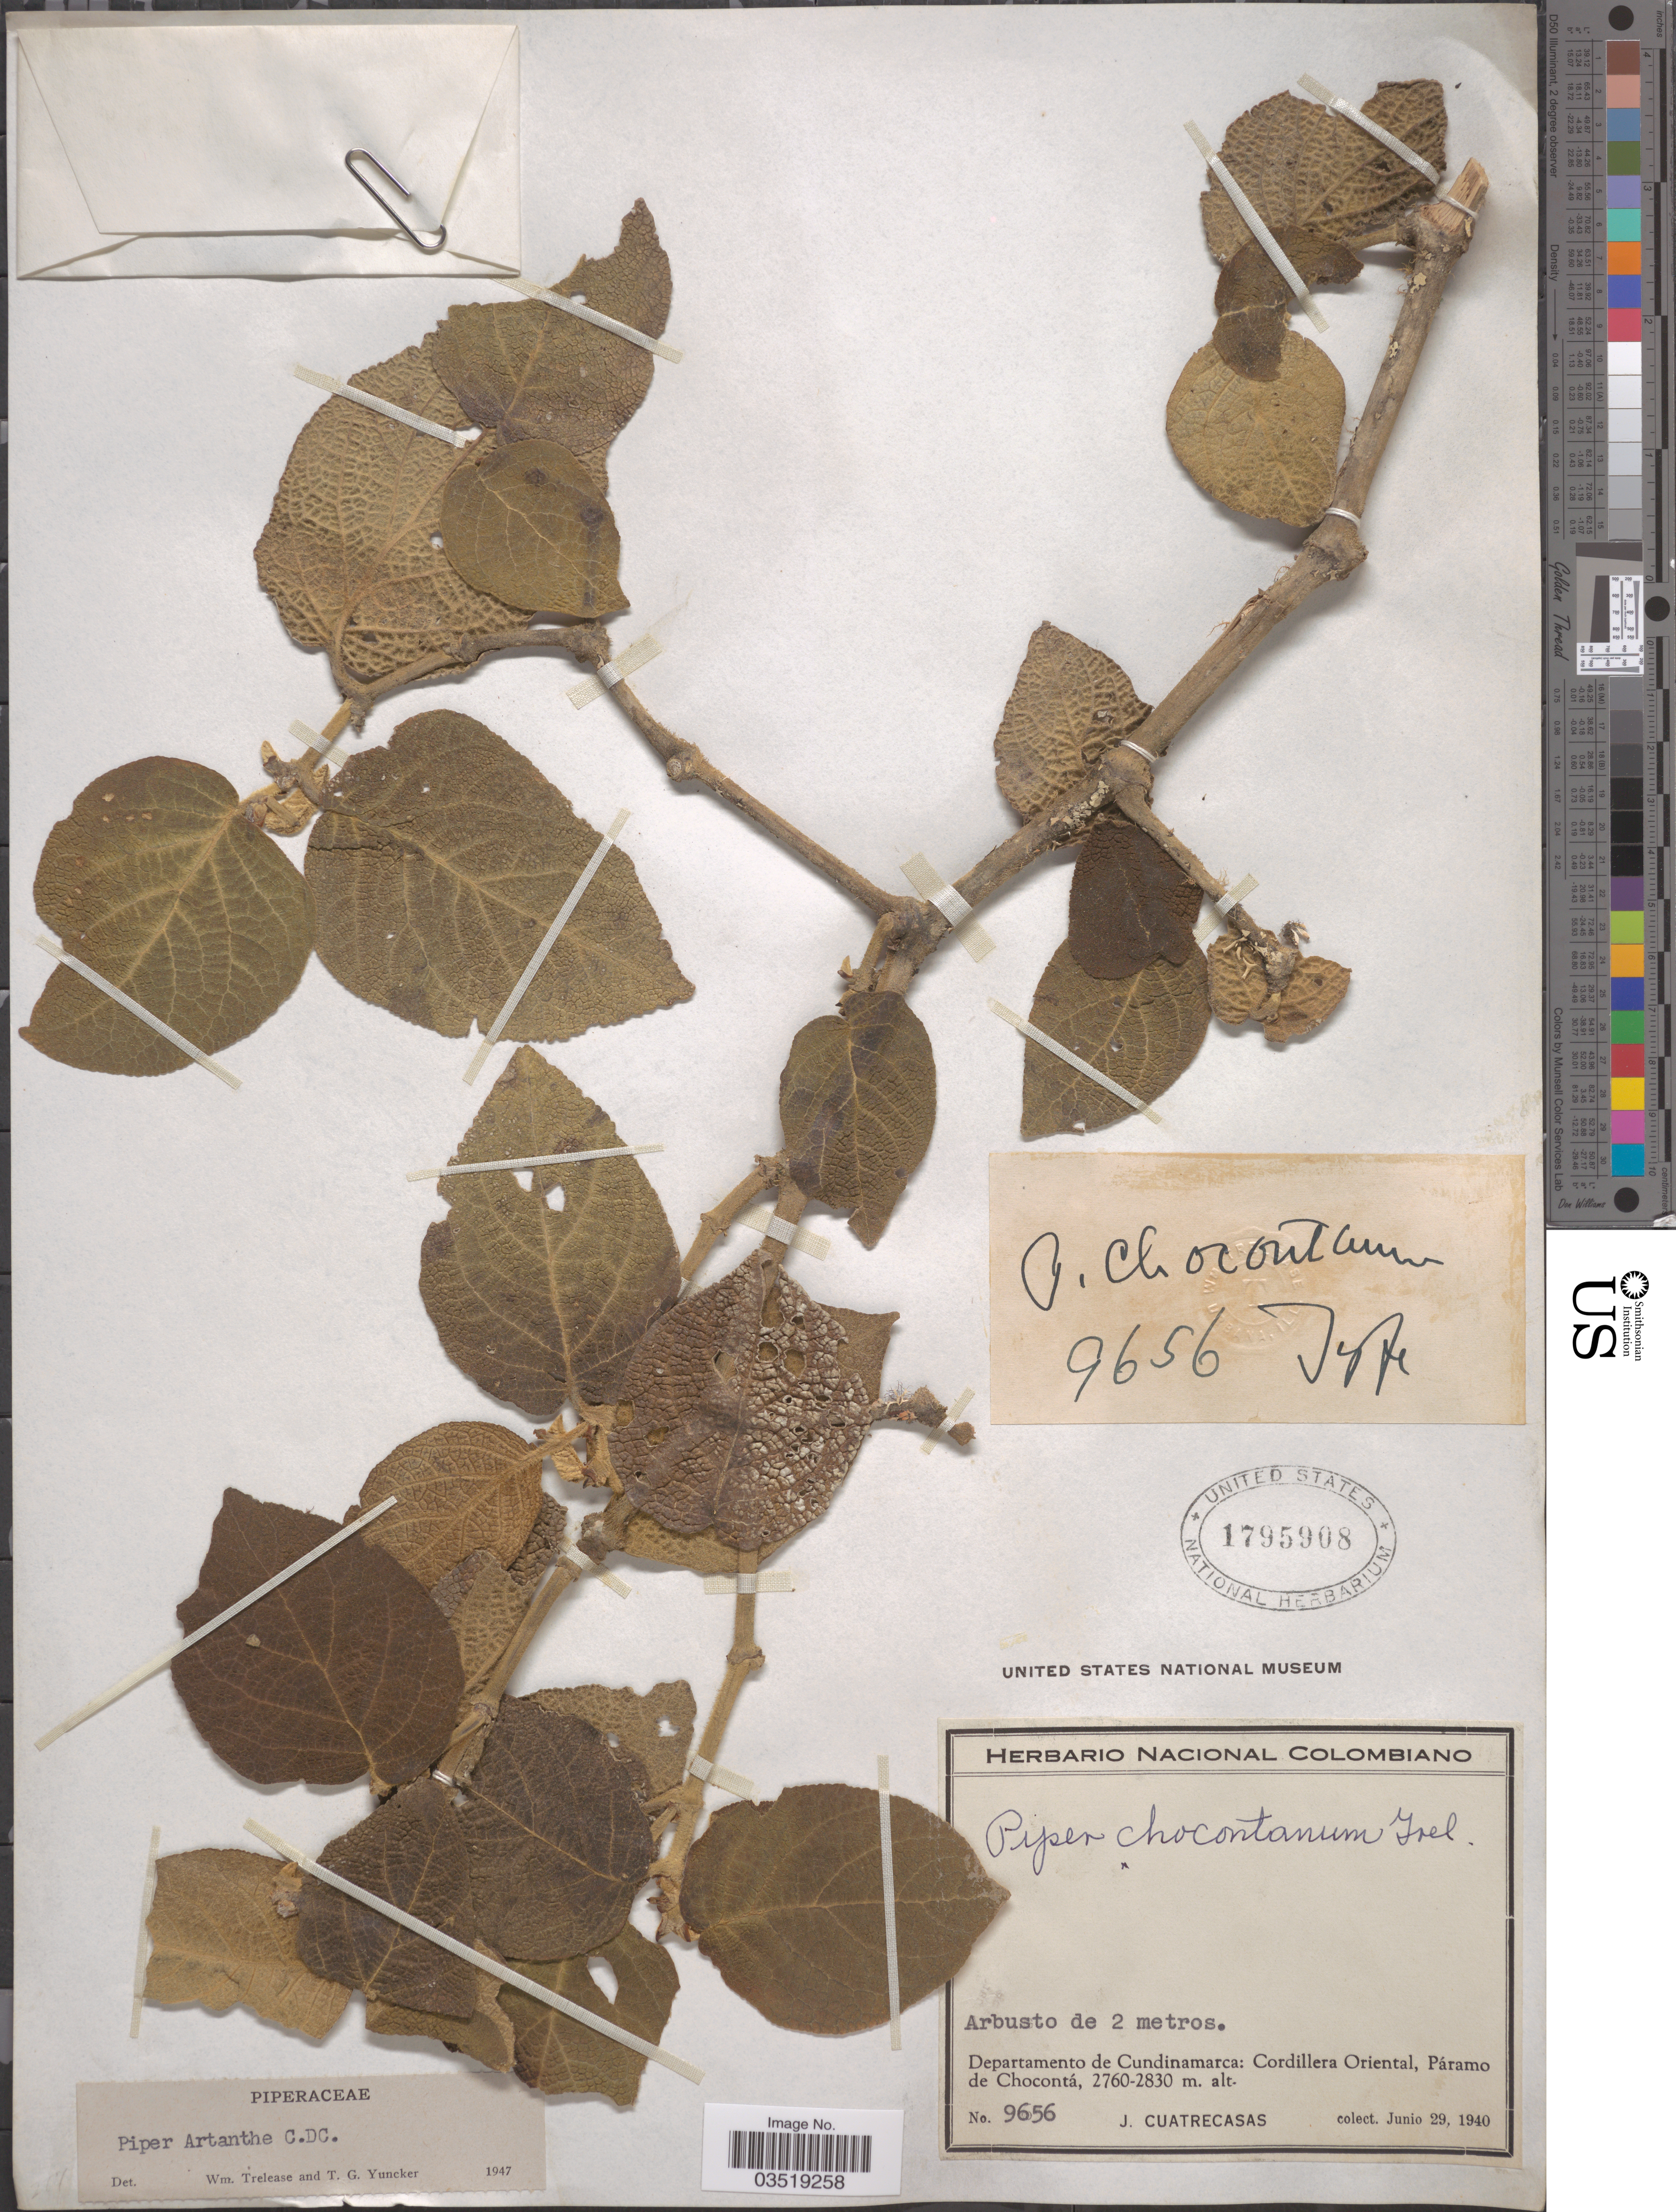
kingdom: Plantae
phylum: Tracheophyta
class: Magnoliopsida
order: Piperales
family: Piperaceae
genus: Piper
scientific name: Piper artanthe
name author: C. DC.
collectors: J. Cuatrecasas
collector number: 9656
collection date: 1940-07-29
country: Colombia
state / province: Cundinamarca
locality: Departamento de Cundinamarca: Cordillera Oriental, Páramo de Chocontá.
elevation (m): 2760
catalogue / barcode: US 1795908